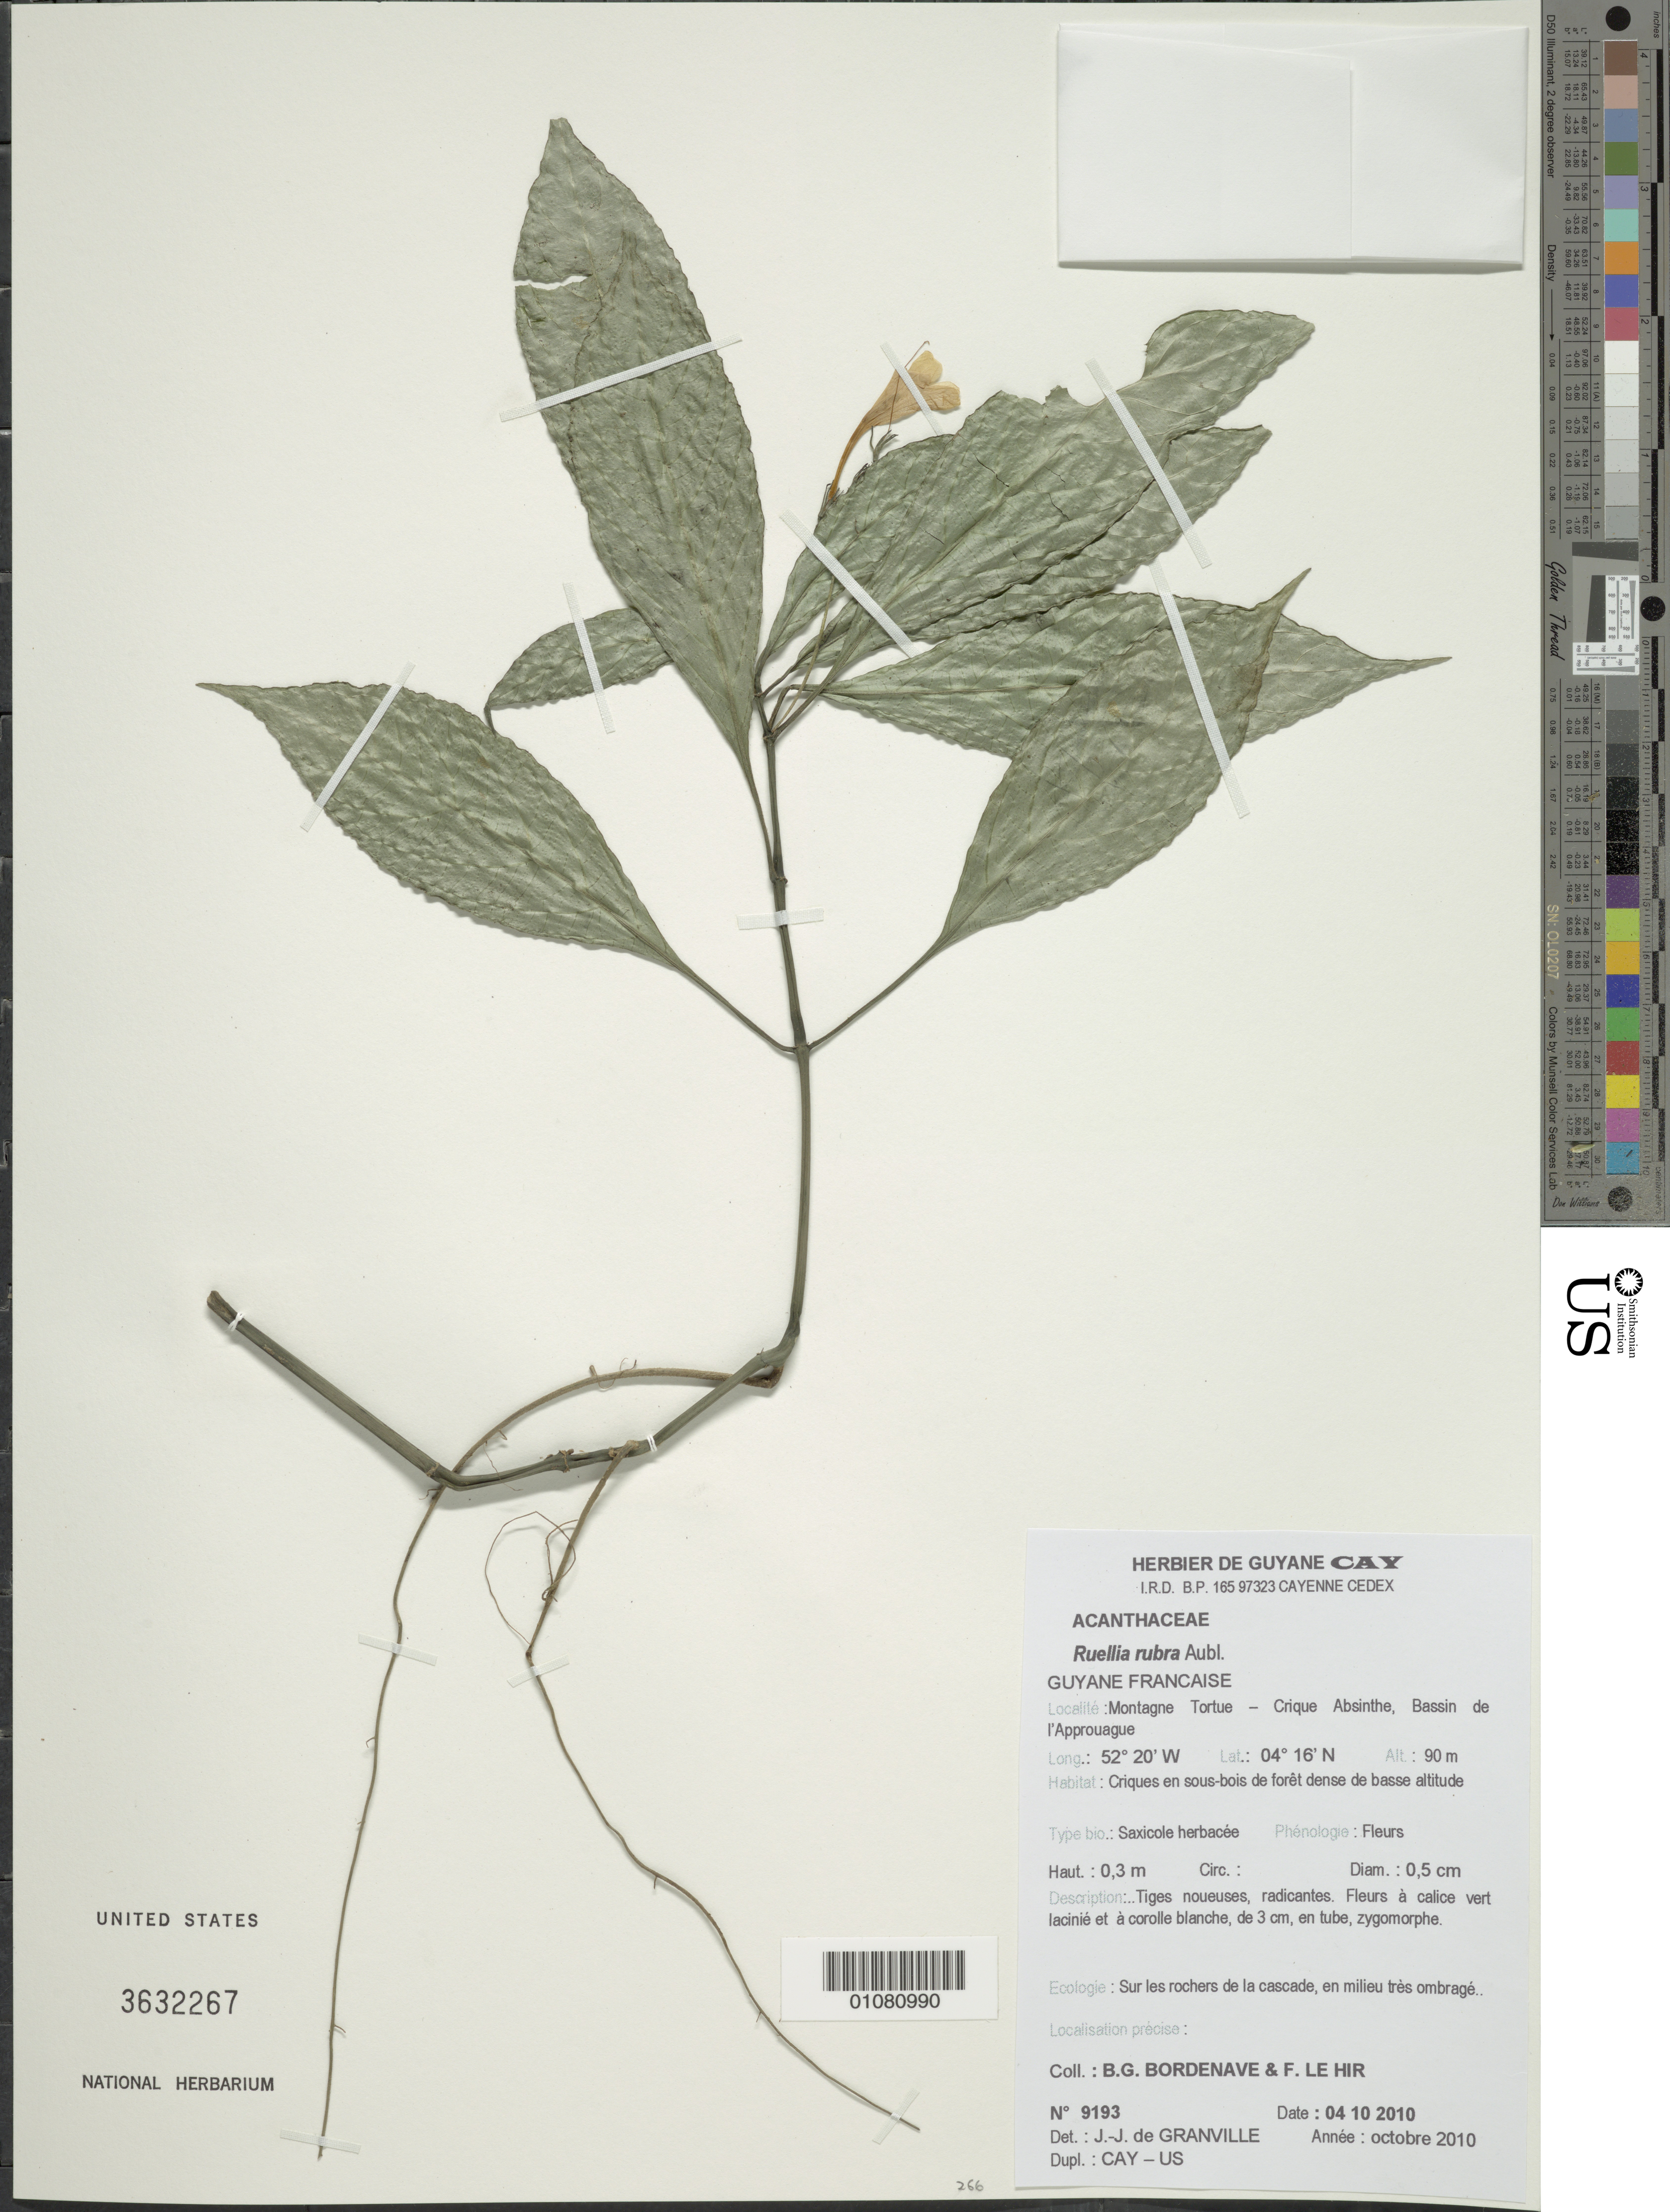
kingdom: Plantae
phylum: Tracheophyta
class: Magnoliopsida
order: Lamiales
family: Acanthaceae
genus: Ruellia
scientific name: Ruellia rubra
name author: Aubl.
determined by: Granville, J. J. de, (CAY), Institut de Recherche pour le Developpement (IRD) (FRENCH GUIANA)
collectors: B. Bordenave & F. Le Hir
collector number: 9193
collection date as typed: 4-Oct-10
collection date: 1910-10-04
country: French Guiana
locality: Montagne Tortue - Crique Absinthe, Bassin de l'Approuage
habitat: Criques en sous-bois de foret dense de basse altitude. Sur les rochers de la cascade, en milieu tres obrage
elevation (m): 90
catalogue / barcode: US 3632267